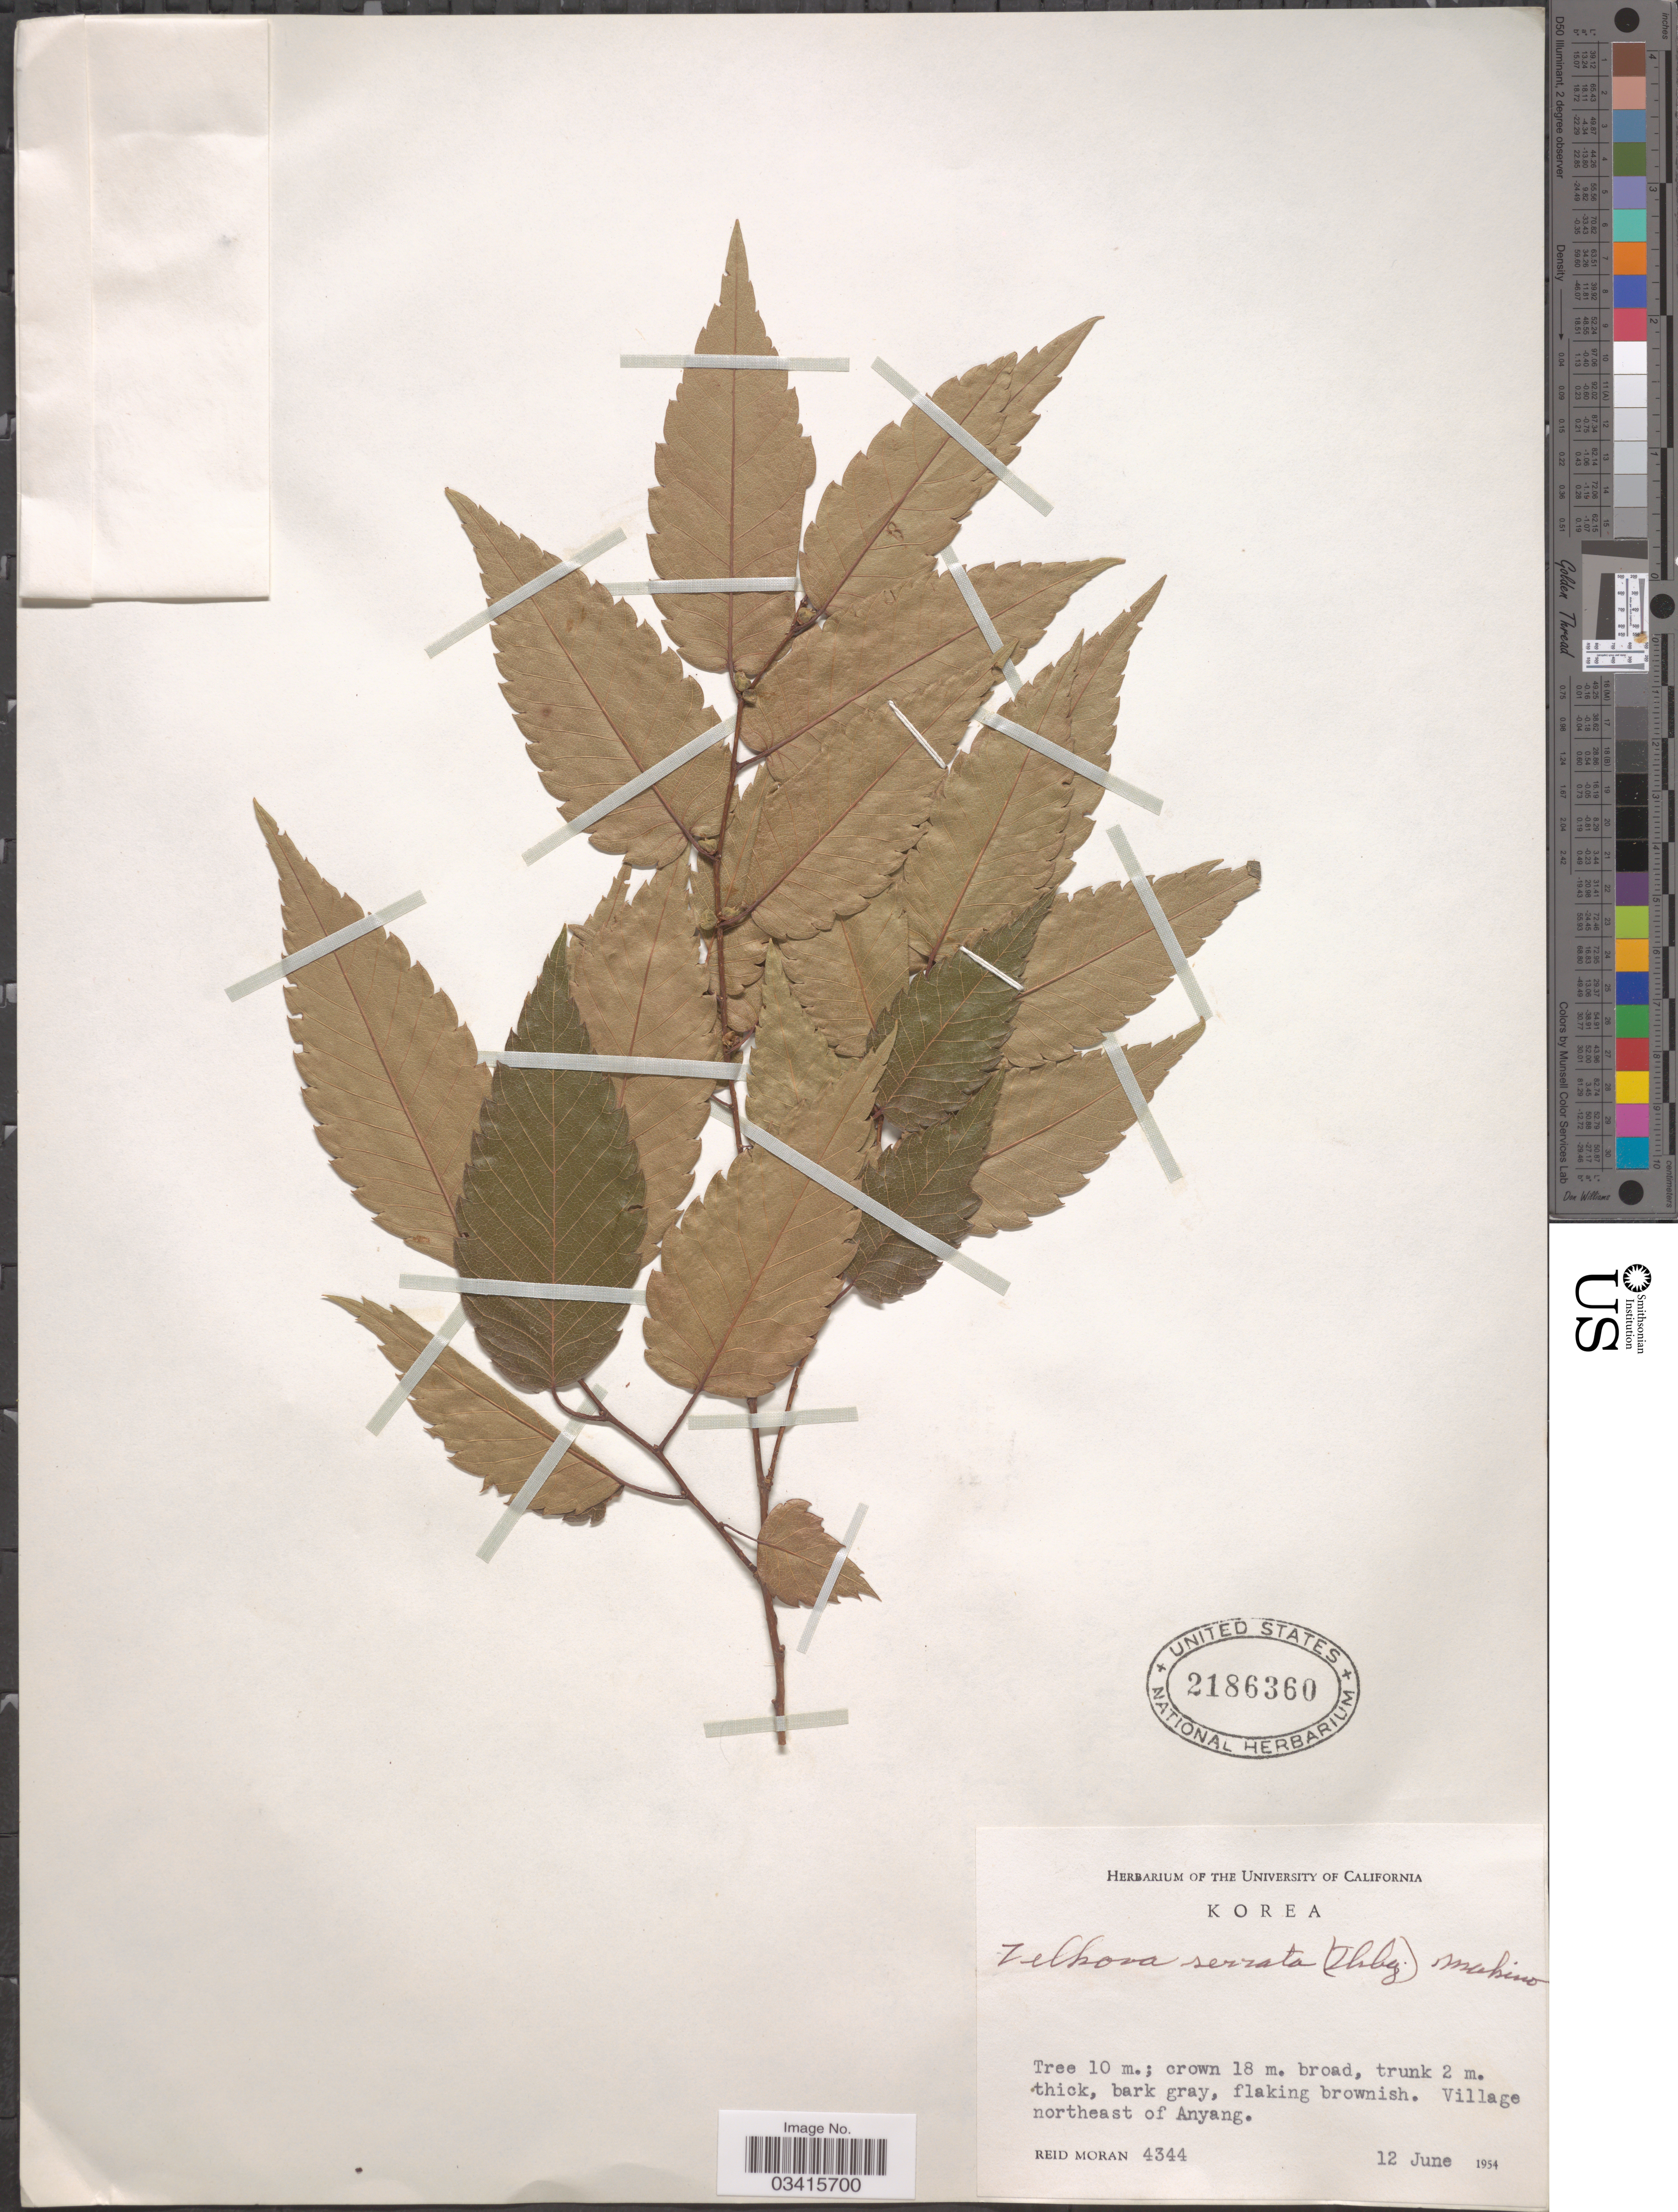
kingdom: Plantae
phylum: Tracheophyta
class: Magnoliopsida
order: Rosales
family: Ulmaceae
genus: Zelkova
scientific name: Zelkova serrata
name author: (Thunb.) Makino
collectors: R. Moran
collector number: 4344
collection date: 1954-06-12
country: South Korea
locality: Village northeast of Anyang.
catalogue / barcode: US 2186360